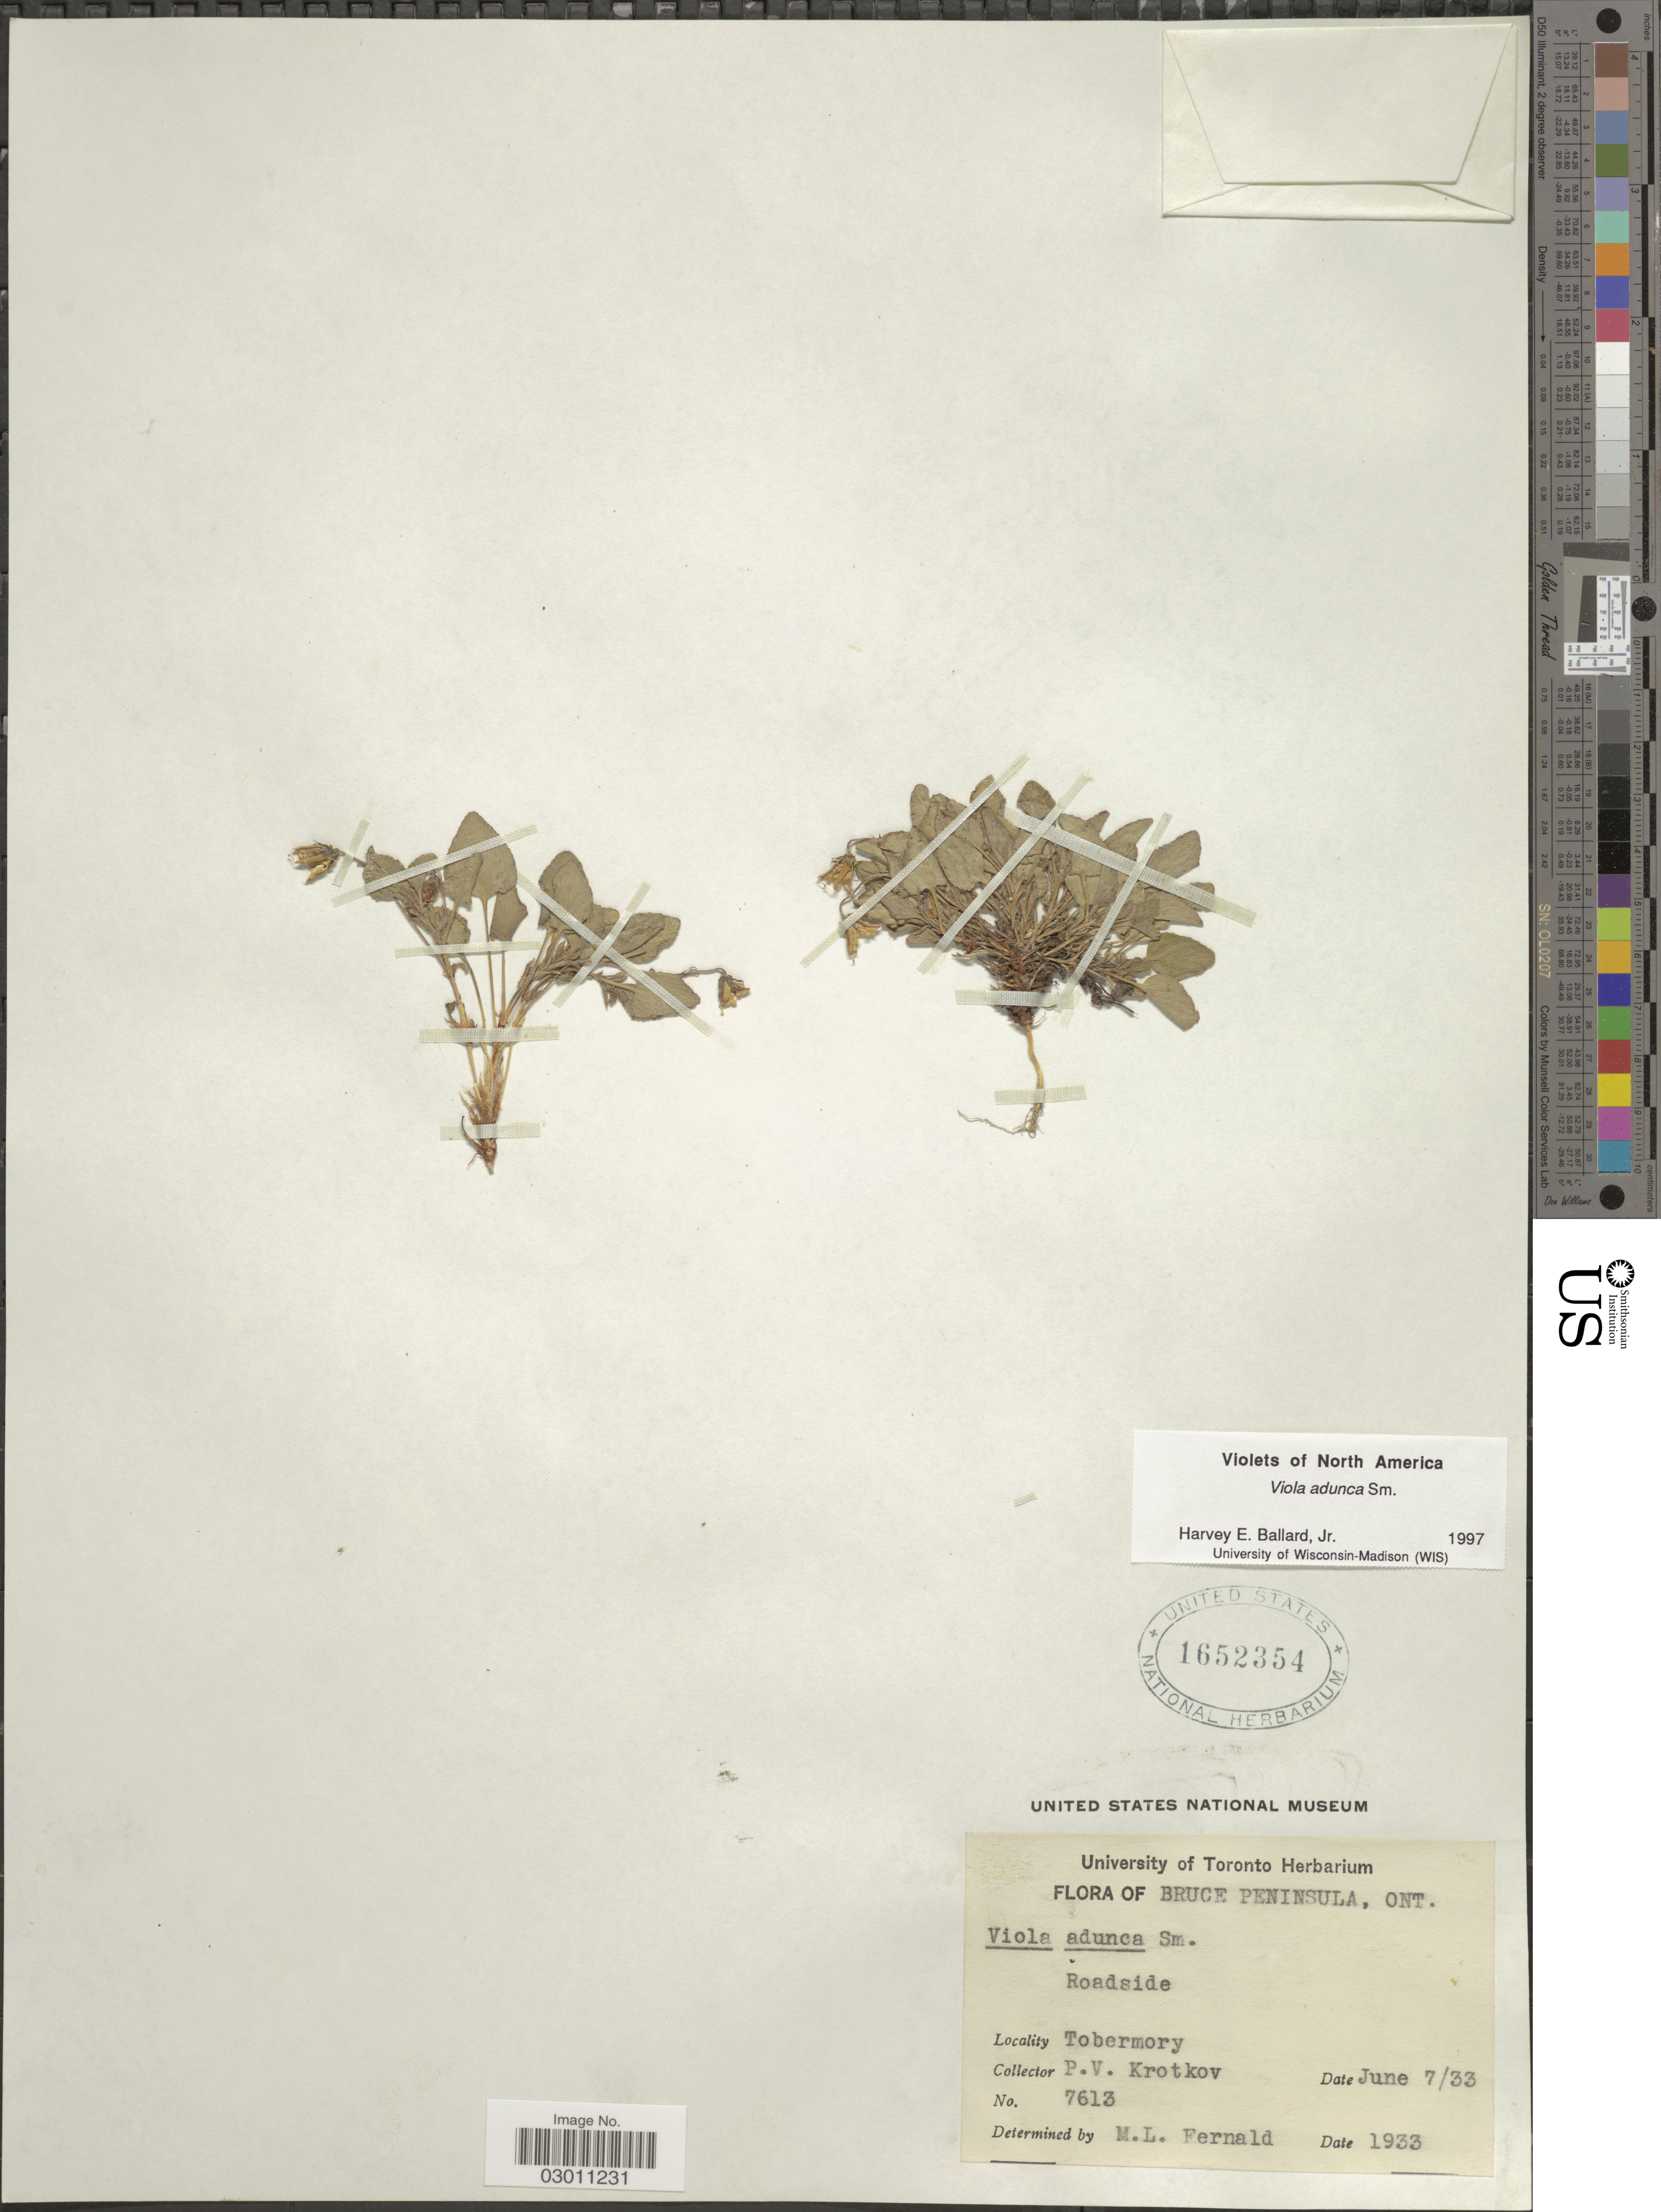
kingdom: Plantae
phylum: Tracheophyta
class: Magnoliopsida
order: Malpighiales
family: Violaceae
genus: Viola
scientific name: Viola adunca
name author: Sm.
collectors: P. V. Krotkov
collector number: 7613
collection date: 1933-06-07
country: Canada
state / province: Ontario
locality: Bruce Peninsula, Ont. Tobermory.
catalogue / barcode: US 1652354